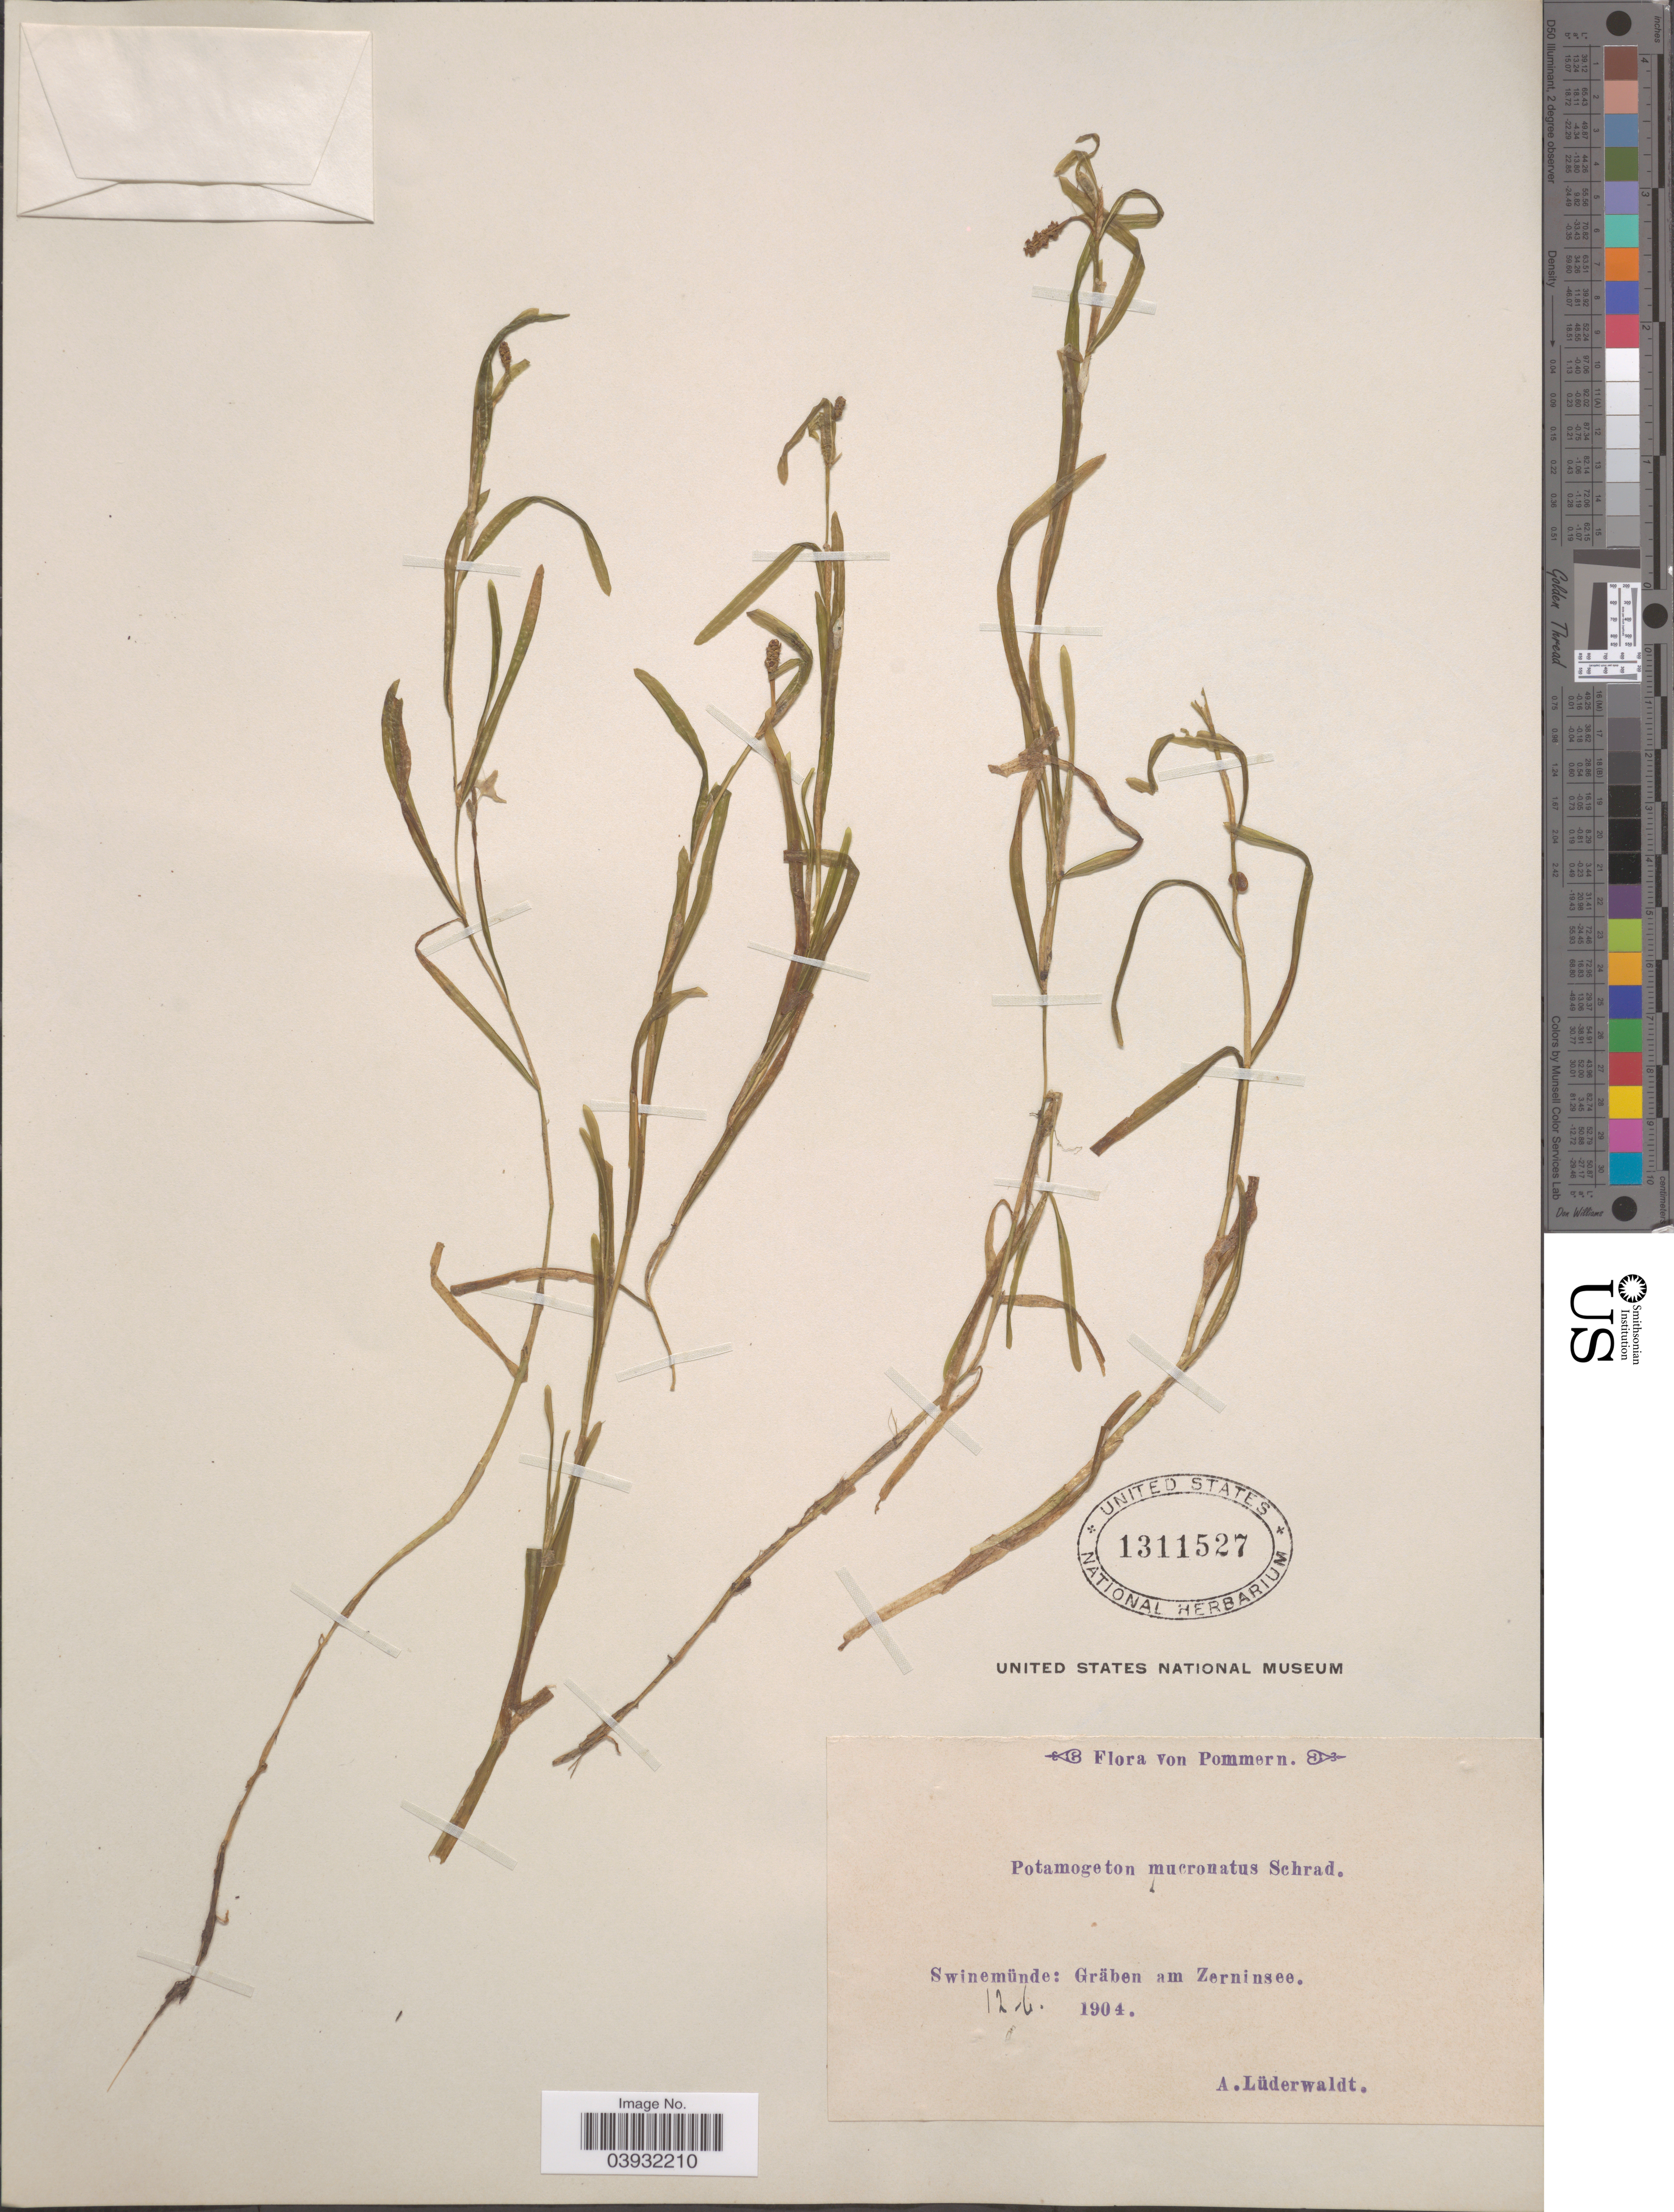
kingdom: Plantae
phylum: Tracheophyta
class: Liliopsida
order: Alismatales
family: Potamogetonaceae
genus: Potamogeton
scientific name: Potamogeton mucronatus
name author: Schrad. ex Sond.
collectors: A. Lüderwaldt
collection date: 1904-06-12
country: Germany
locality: Pommern. Swinemünde: Gräben am Zerninsee.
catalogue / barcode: US 1311527